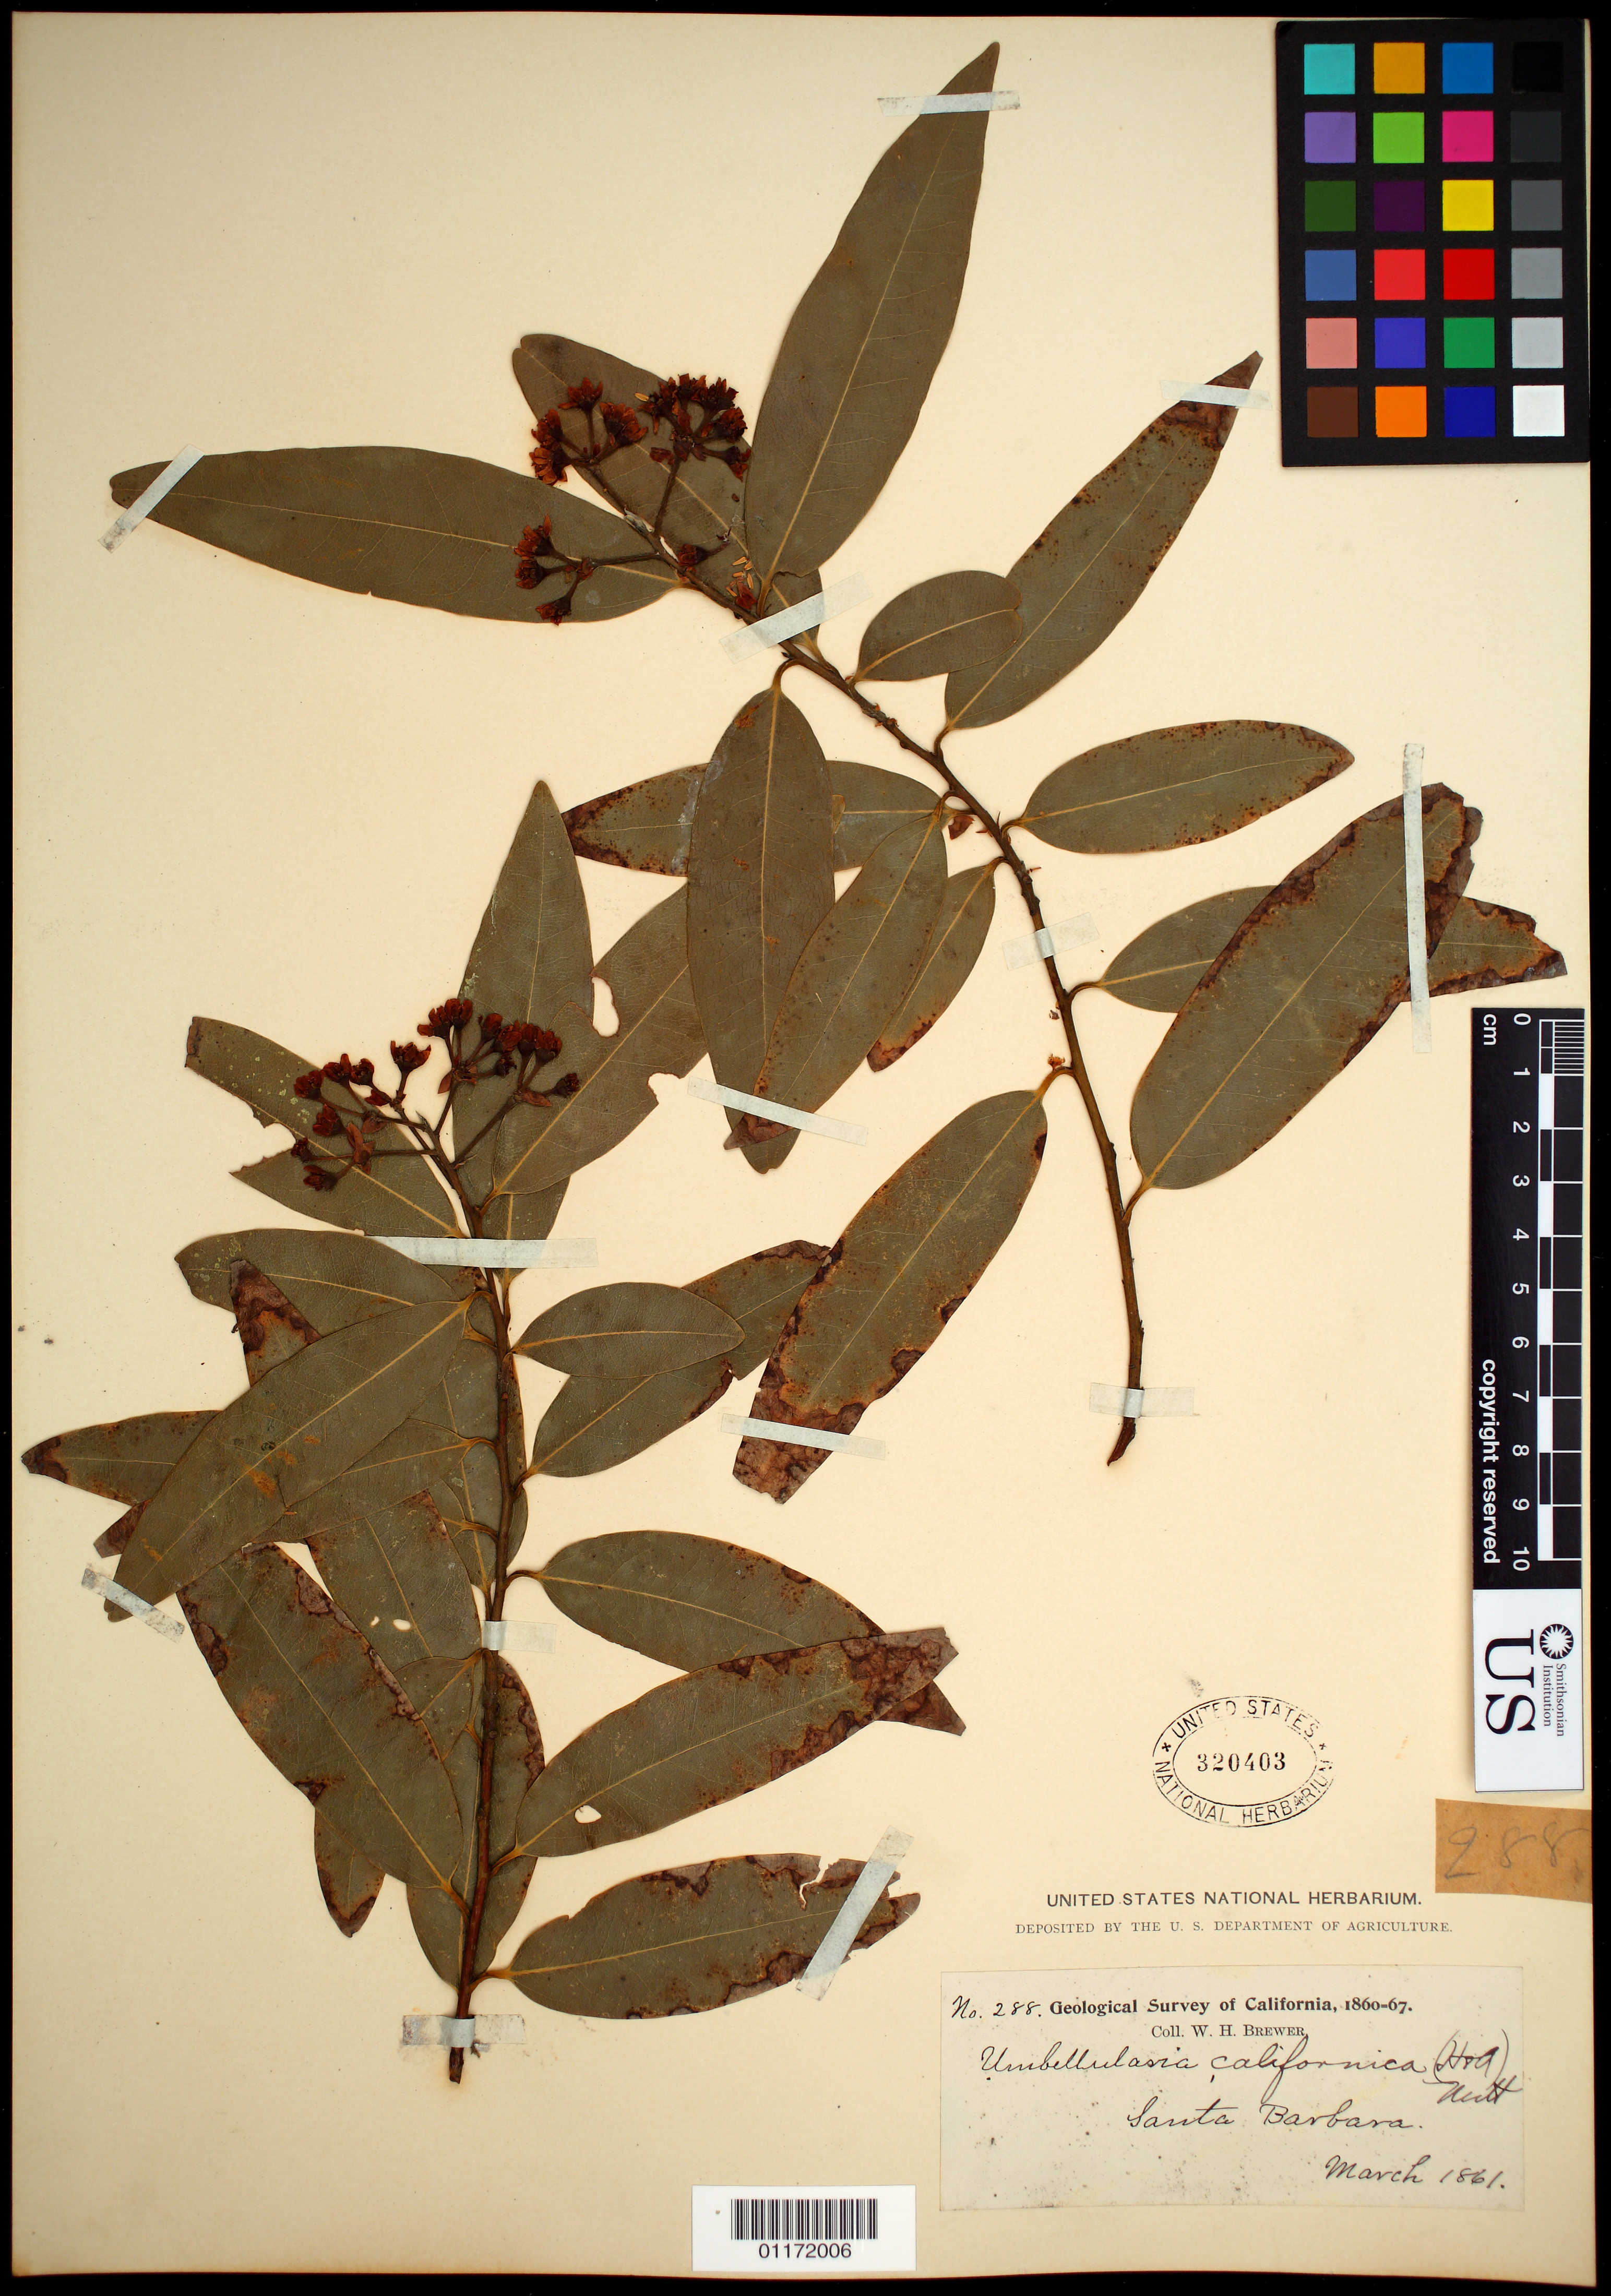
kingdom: Plantae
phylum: Tracheophyta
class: Magnoliopsida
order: Laurales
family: Lauraceae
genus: Umbellularia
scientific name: Umbellularia californica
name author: (Hook. & Arn.) Nutt.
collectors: W. H. Brewer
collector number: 288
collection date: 1861-03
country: United States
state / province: California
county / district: Santa Barbara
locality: Santa Barbara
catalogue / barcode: US 320403